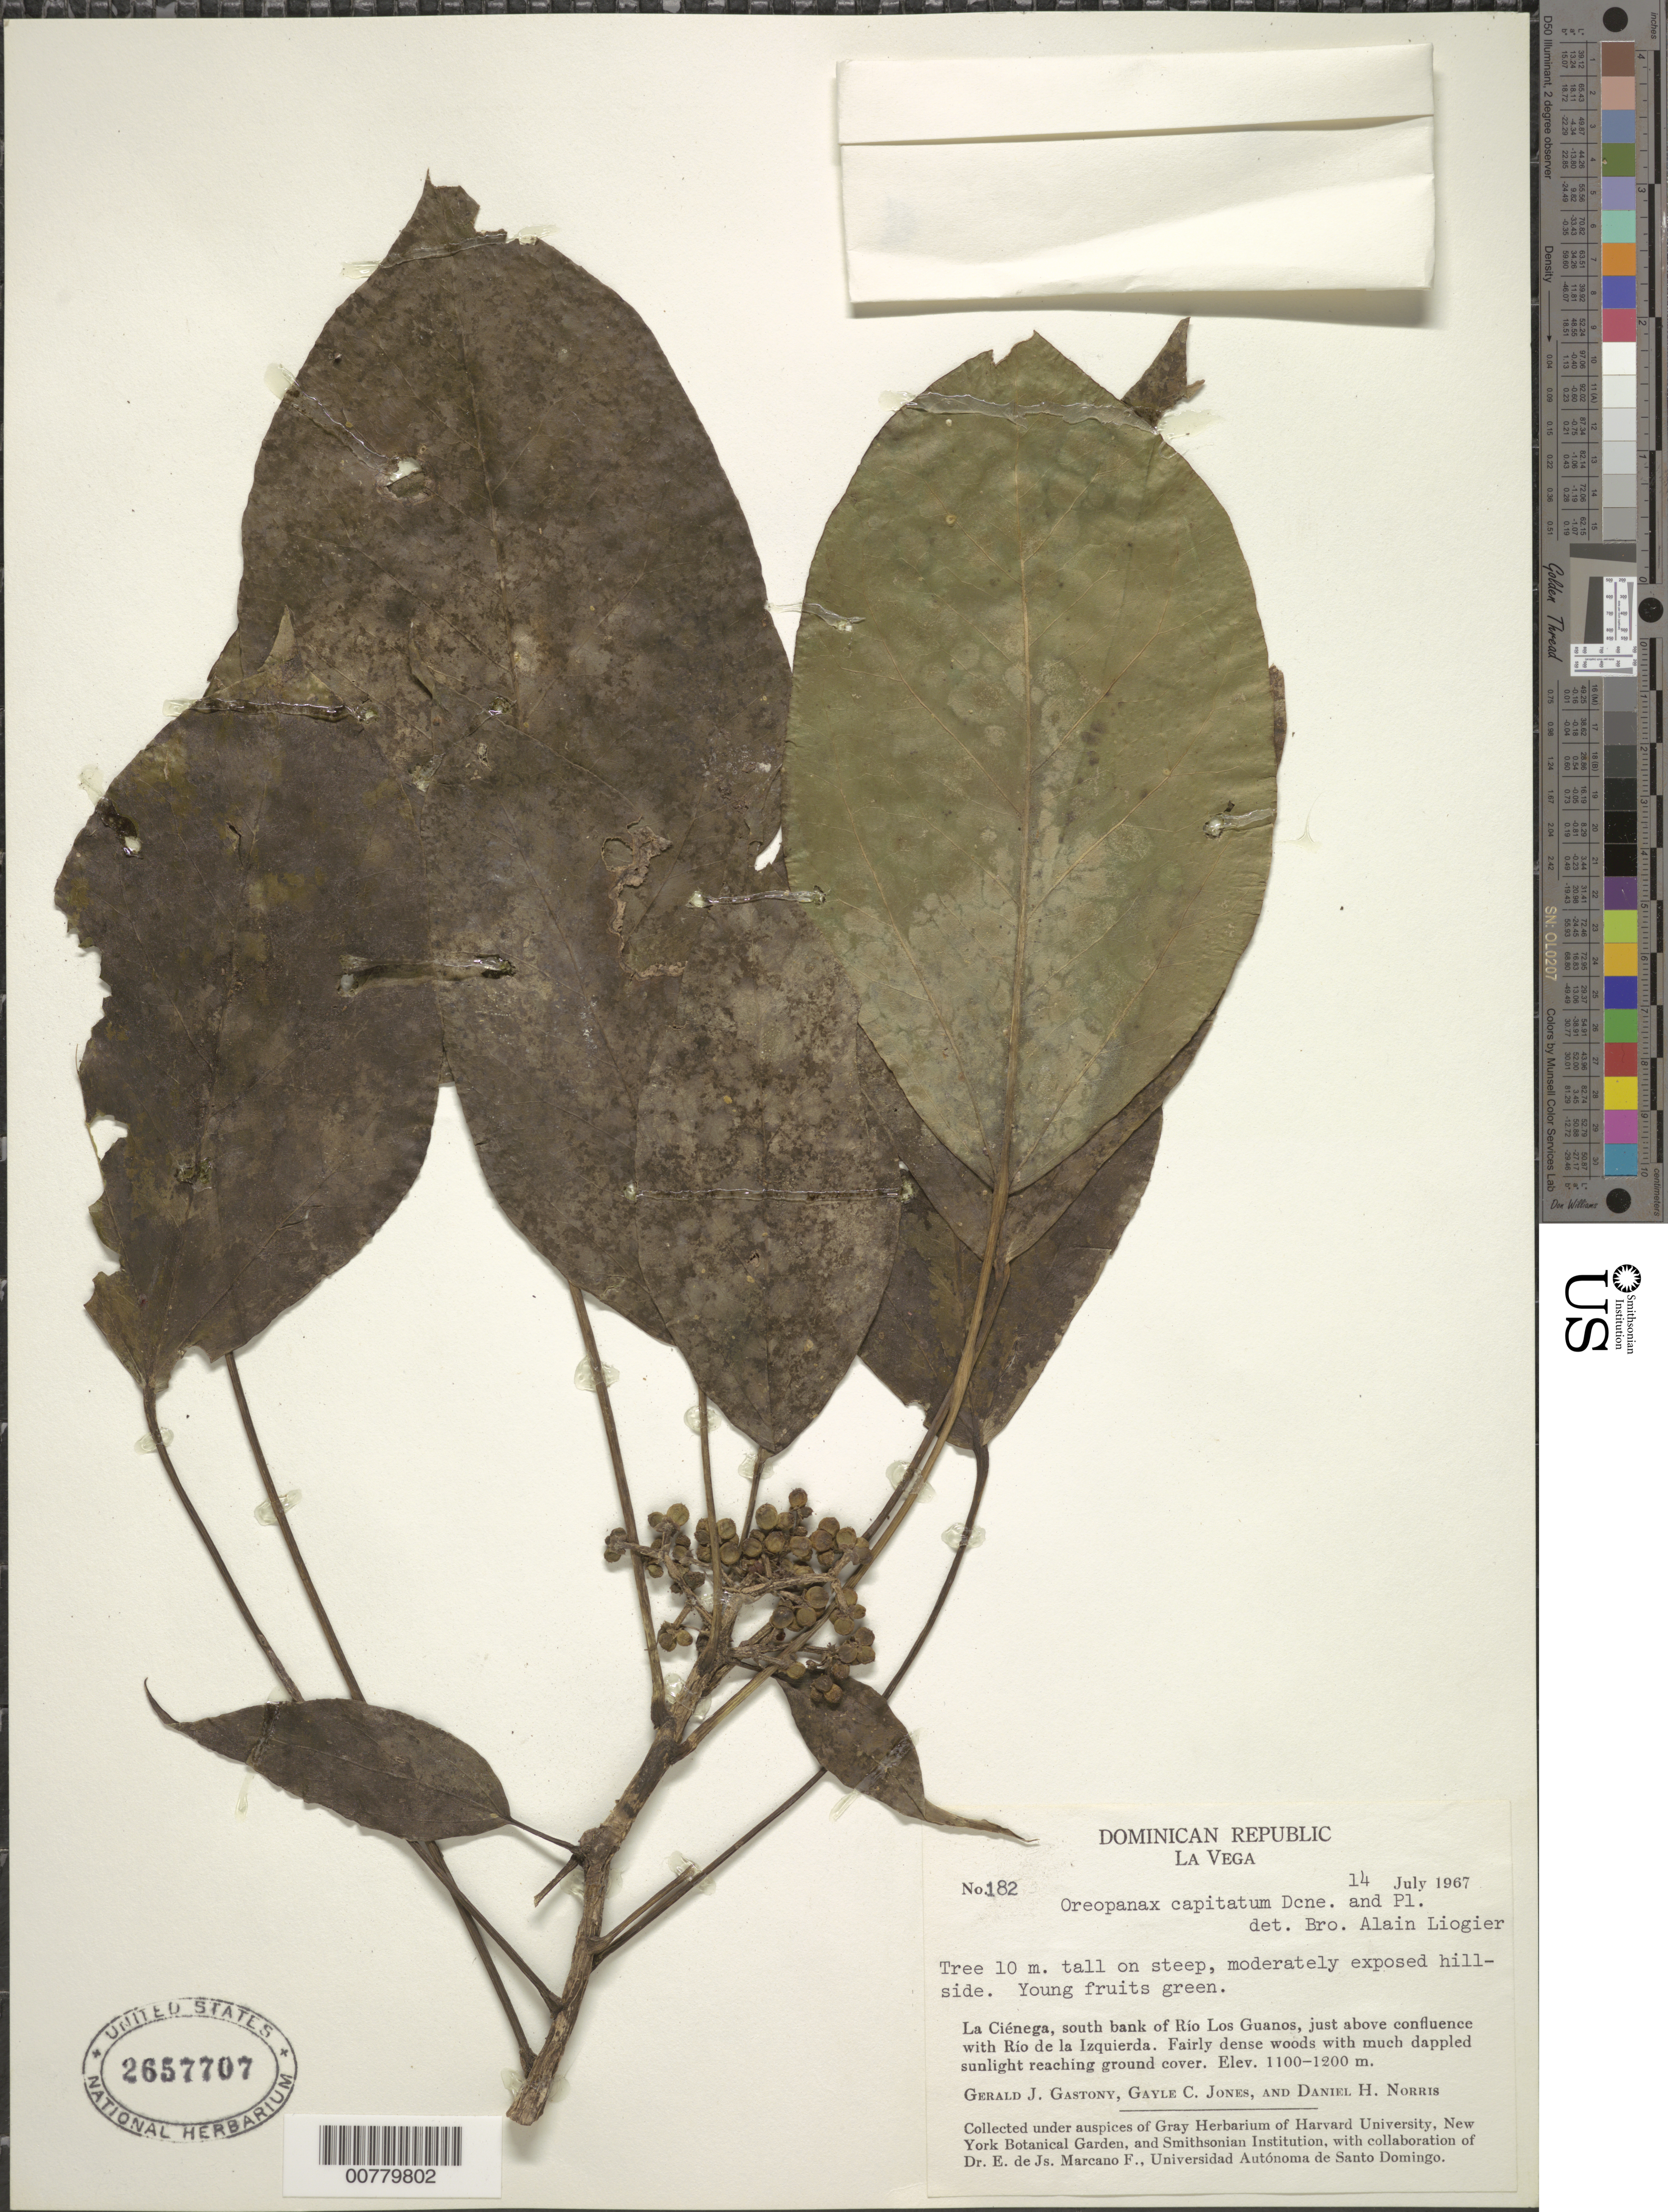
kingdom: Plantae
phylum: Tracheophyta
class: Magnoliopsida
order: Apiales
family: Araliaceae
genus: Oreopanax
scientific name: Oreopanax capitatus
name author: (Jacq.) Decne. & Planch.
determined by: Liogier, Alain H.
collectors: G. Gastony, G. C. Jones & D. H. Norris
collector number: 182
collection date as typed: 14 Jul 1967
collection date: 1967-07-14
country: Dominican Republic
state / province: La Vega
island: Hispaniola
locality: La Ciénaga, south bank of Los Guanos River, just above confluence with De la Izquierda River.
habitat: Fairly dense woods with much dappled sunlight reaching ground cover; on steep, moderately exposed hillside.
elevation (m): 1100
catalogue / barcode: US 2657707